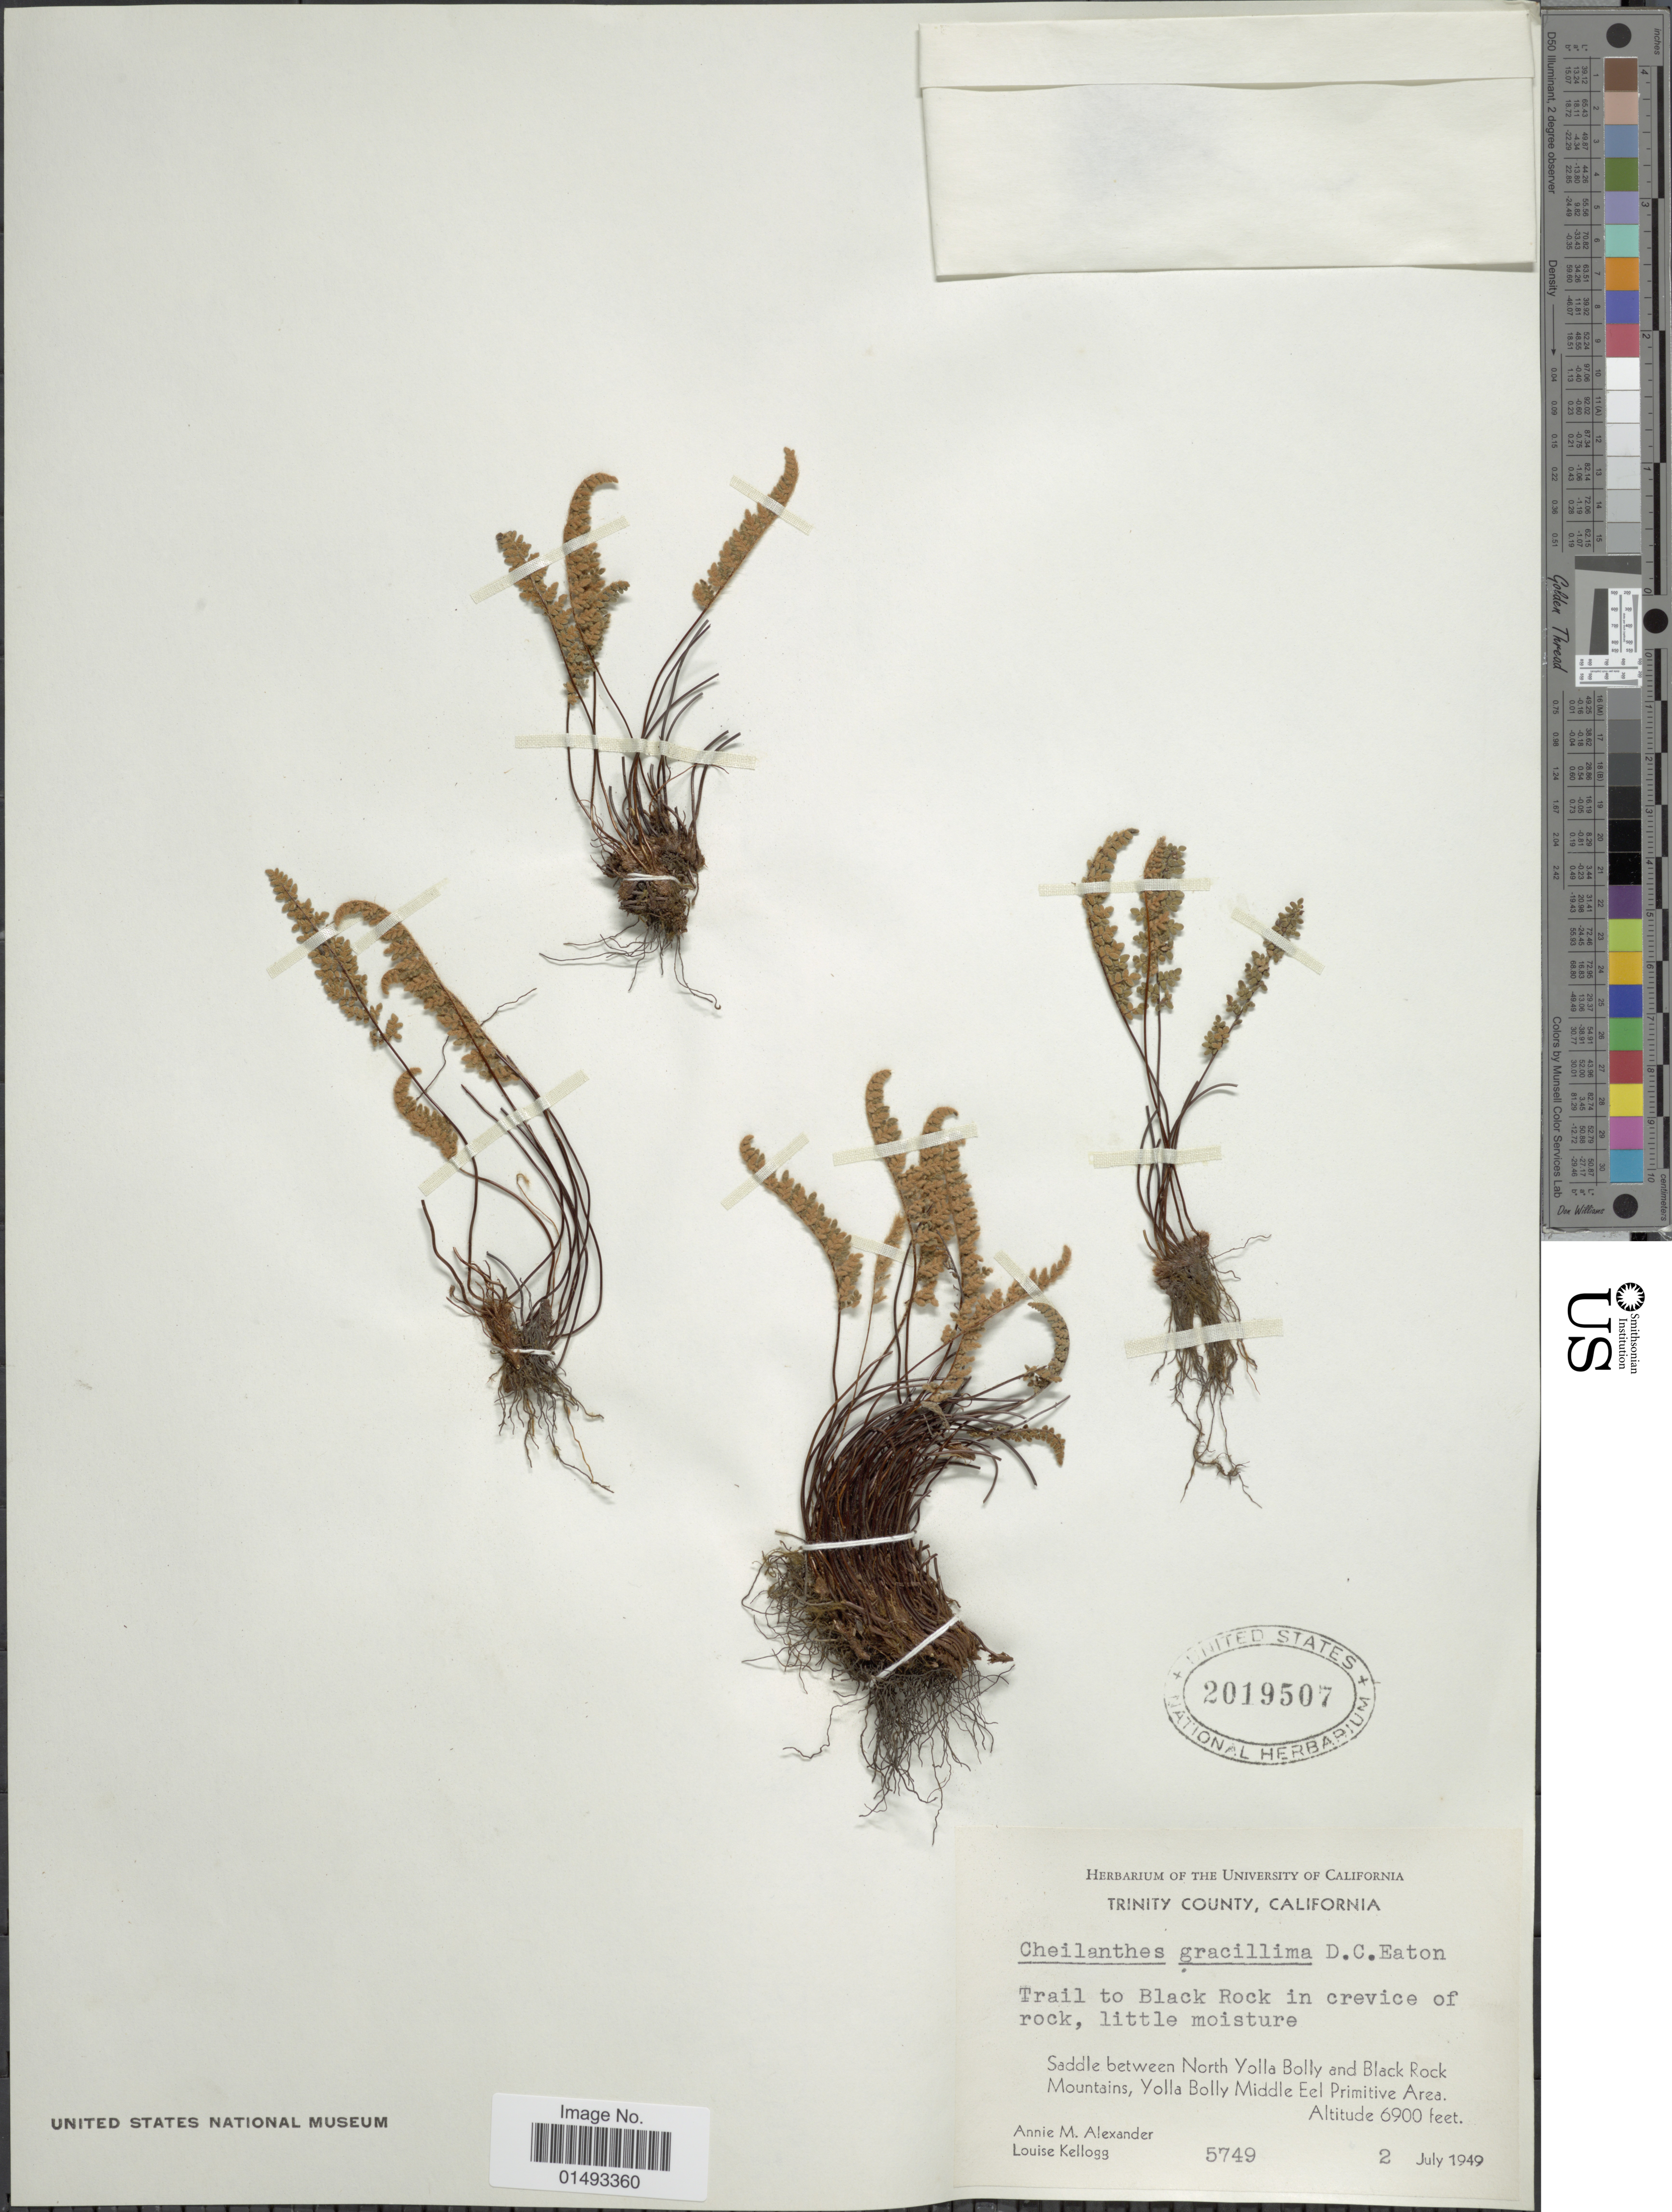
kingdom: Plantae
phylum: Tracheophyta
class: Polypodiopsida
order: Polypodiales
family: Pteridaceae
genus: Myriopteris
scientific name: Myriopteris gracillima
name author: (D.C. Eaton) J. Sm.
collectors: A. M. Alexander & L. Kellogg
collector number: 5749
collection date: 1949-07-02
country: United States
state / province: California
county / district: Trinity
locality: Trinity County, Trail to Black Rock in crevice of rock, little moisture, Saddle between North Yolla Bolly and Black Rock Mountains, Yolla Bolly Middle Eel Primitive Area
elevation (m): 2103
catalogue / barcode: US 2019507